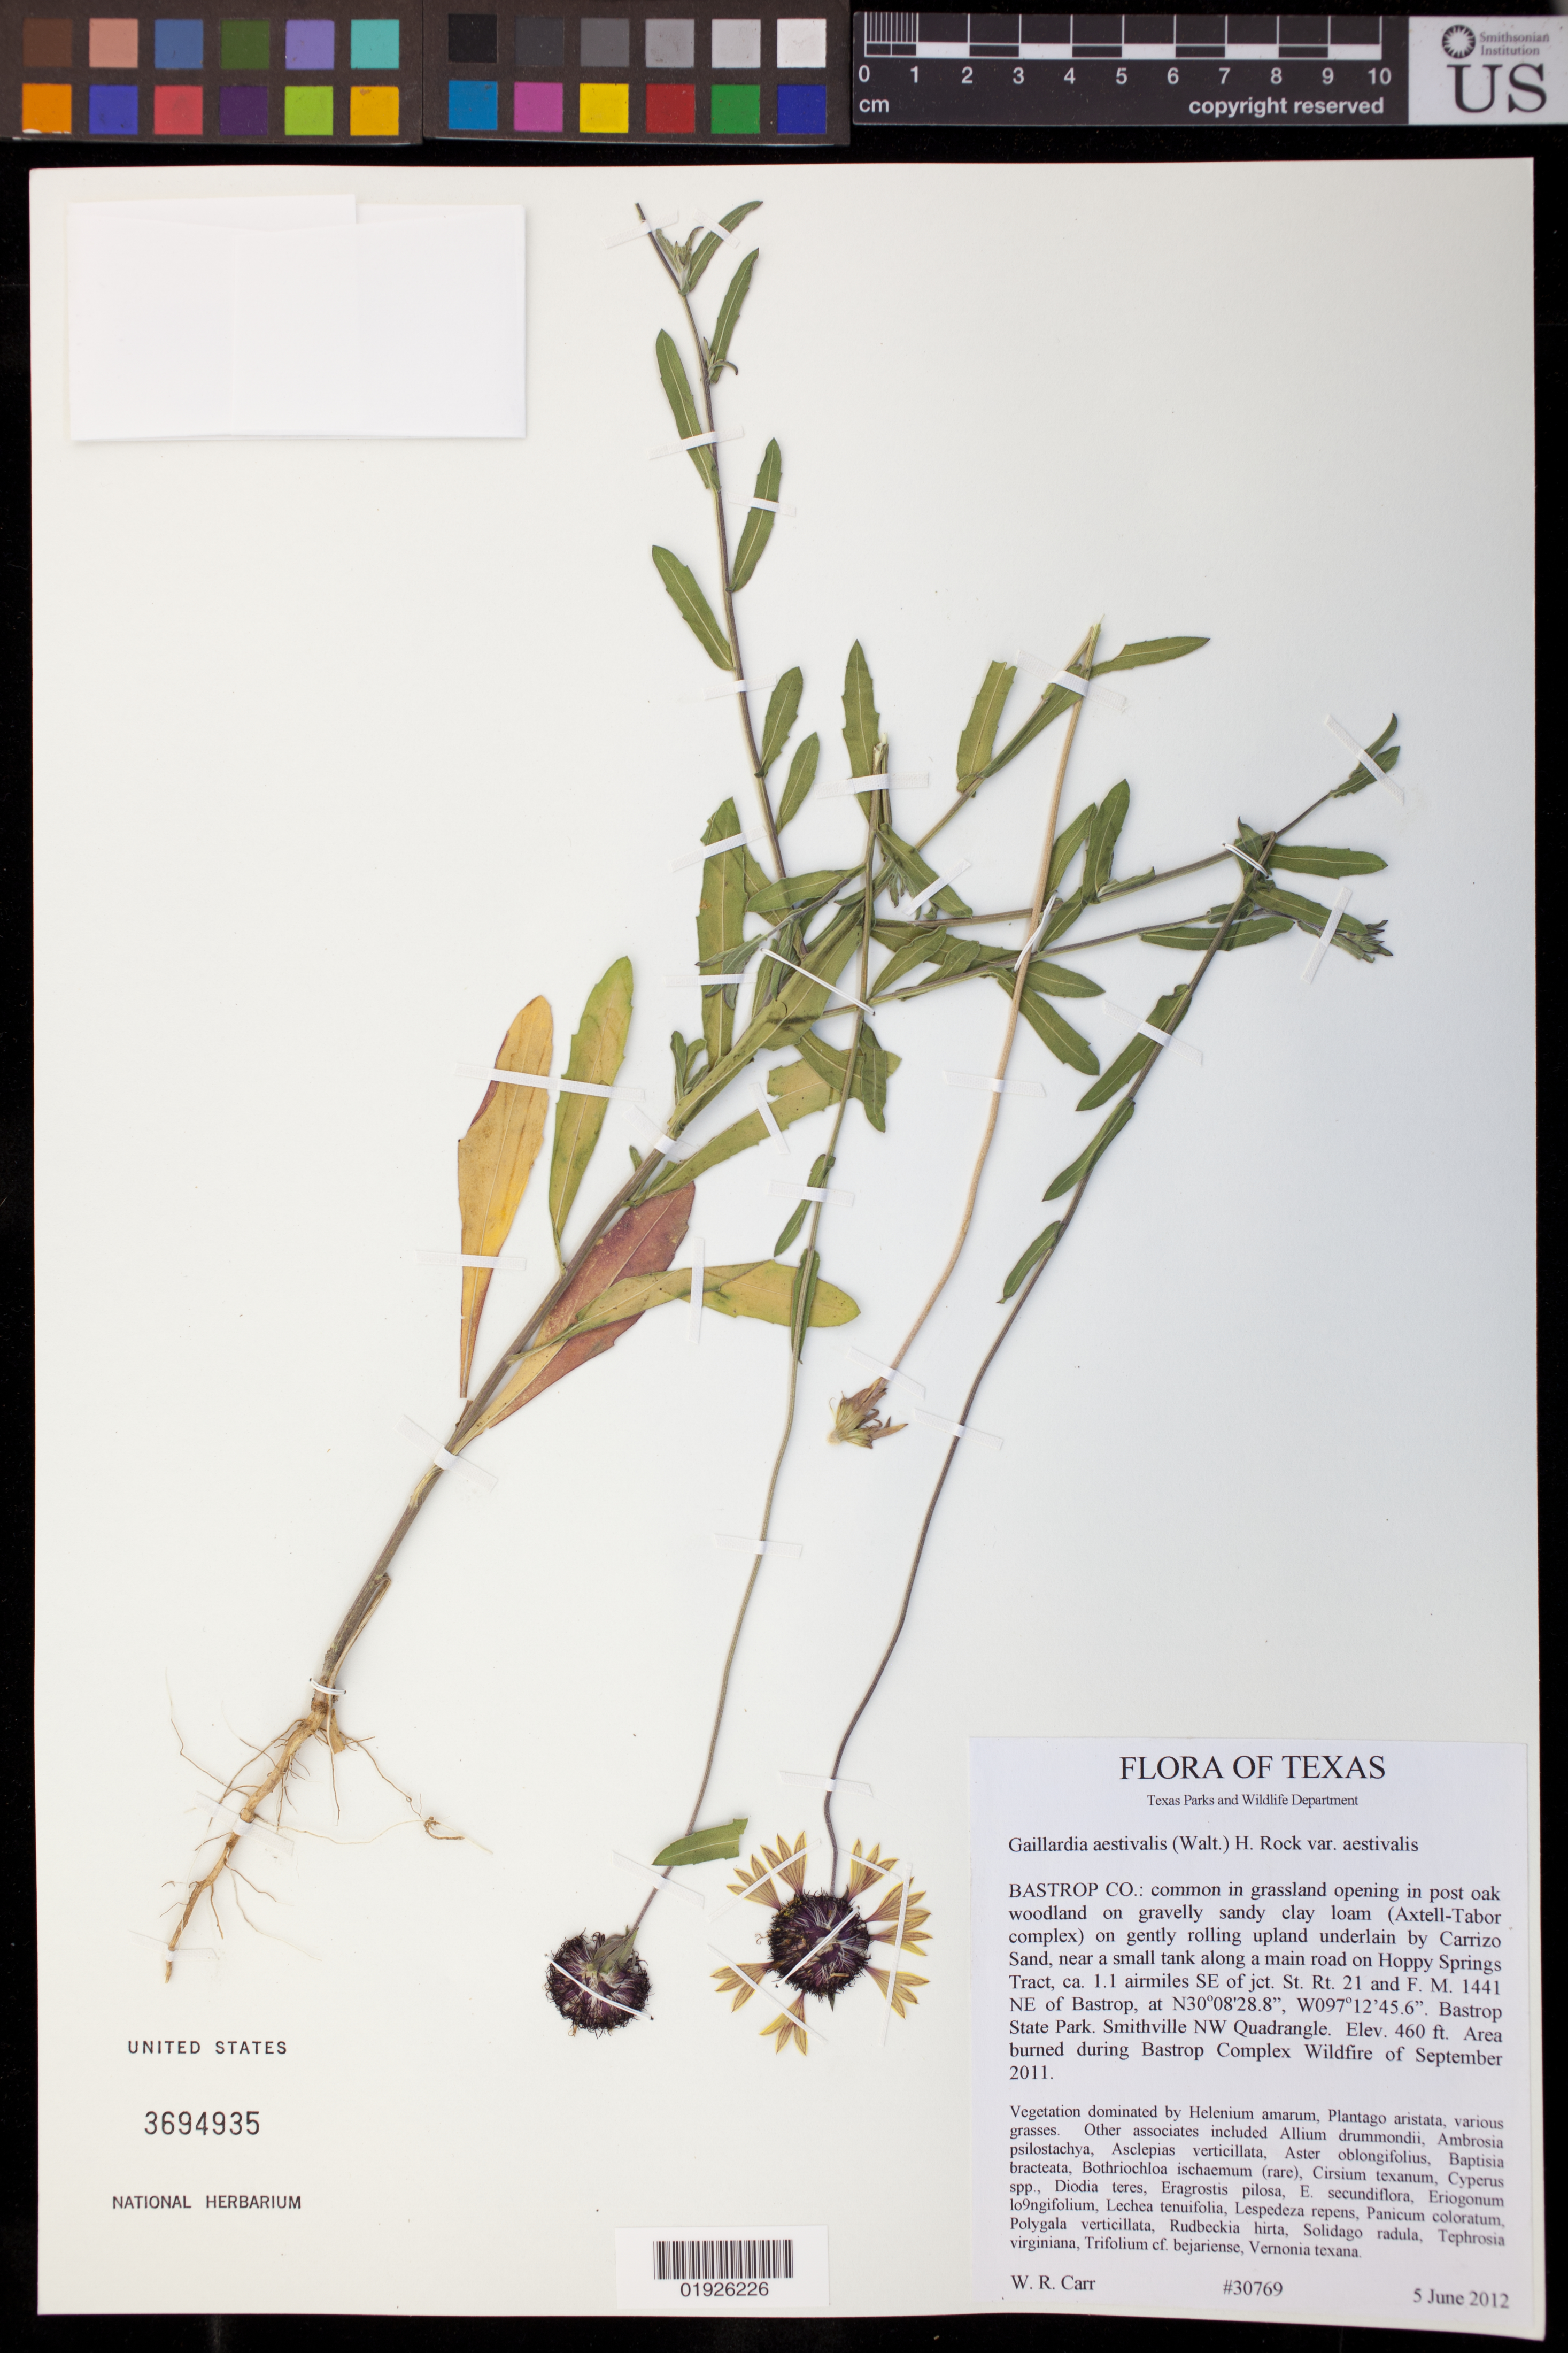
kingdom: Plantae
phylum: Tracheophyta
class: Magnoliopsida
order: Asterales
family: Asteraceae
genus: Gaillardia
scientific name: Gaillardia aestivalis var. aestivalis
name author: (Walter) H. Rock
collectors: W. Carr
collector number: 30769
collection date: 2012-06-05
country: United States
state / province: Texas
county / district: Bastrop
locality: Near a small tank along a main road on Hoppy Springs Tract, ca. 1.1 airmiles SE of jct. St. Rt. 21 and F. M. 1441 NE of Bastrop. Bastrop State Park. Smithville NW Quadrangle.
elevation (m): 140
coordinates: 30 08 28.8 N, 097 12 45.6 W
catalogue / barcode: US 3694935